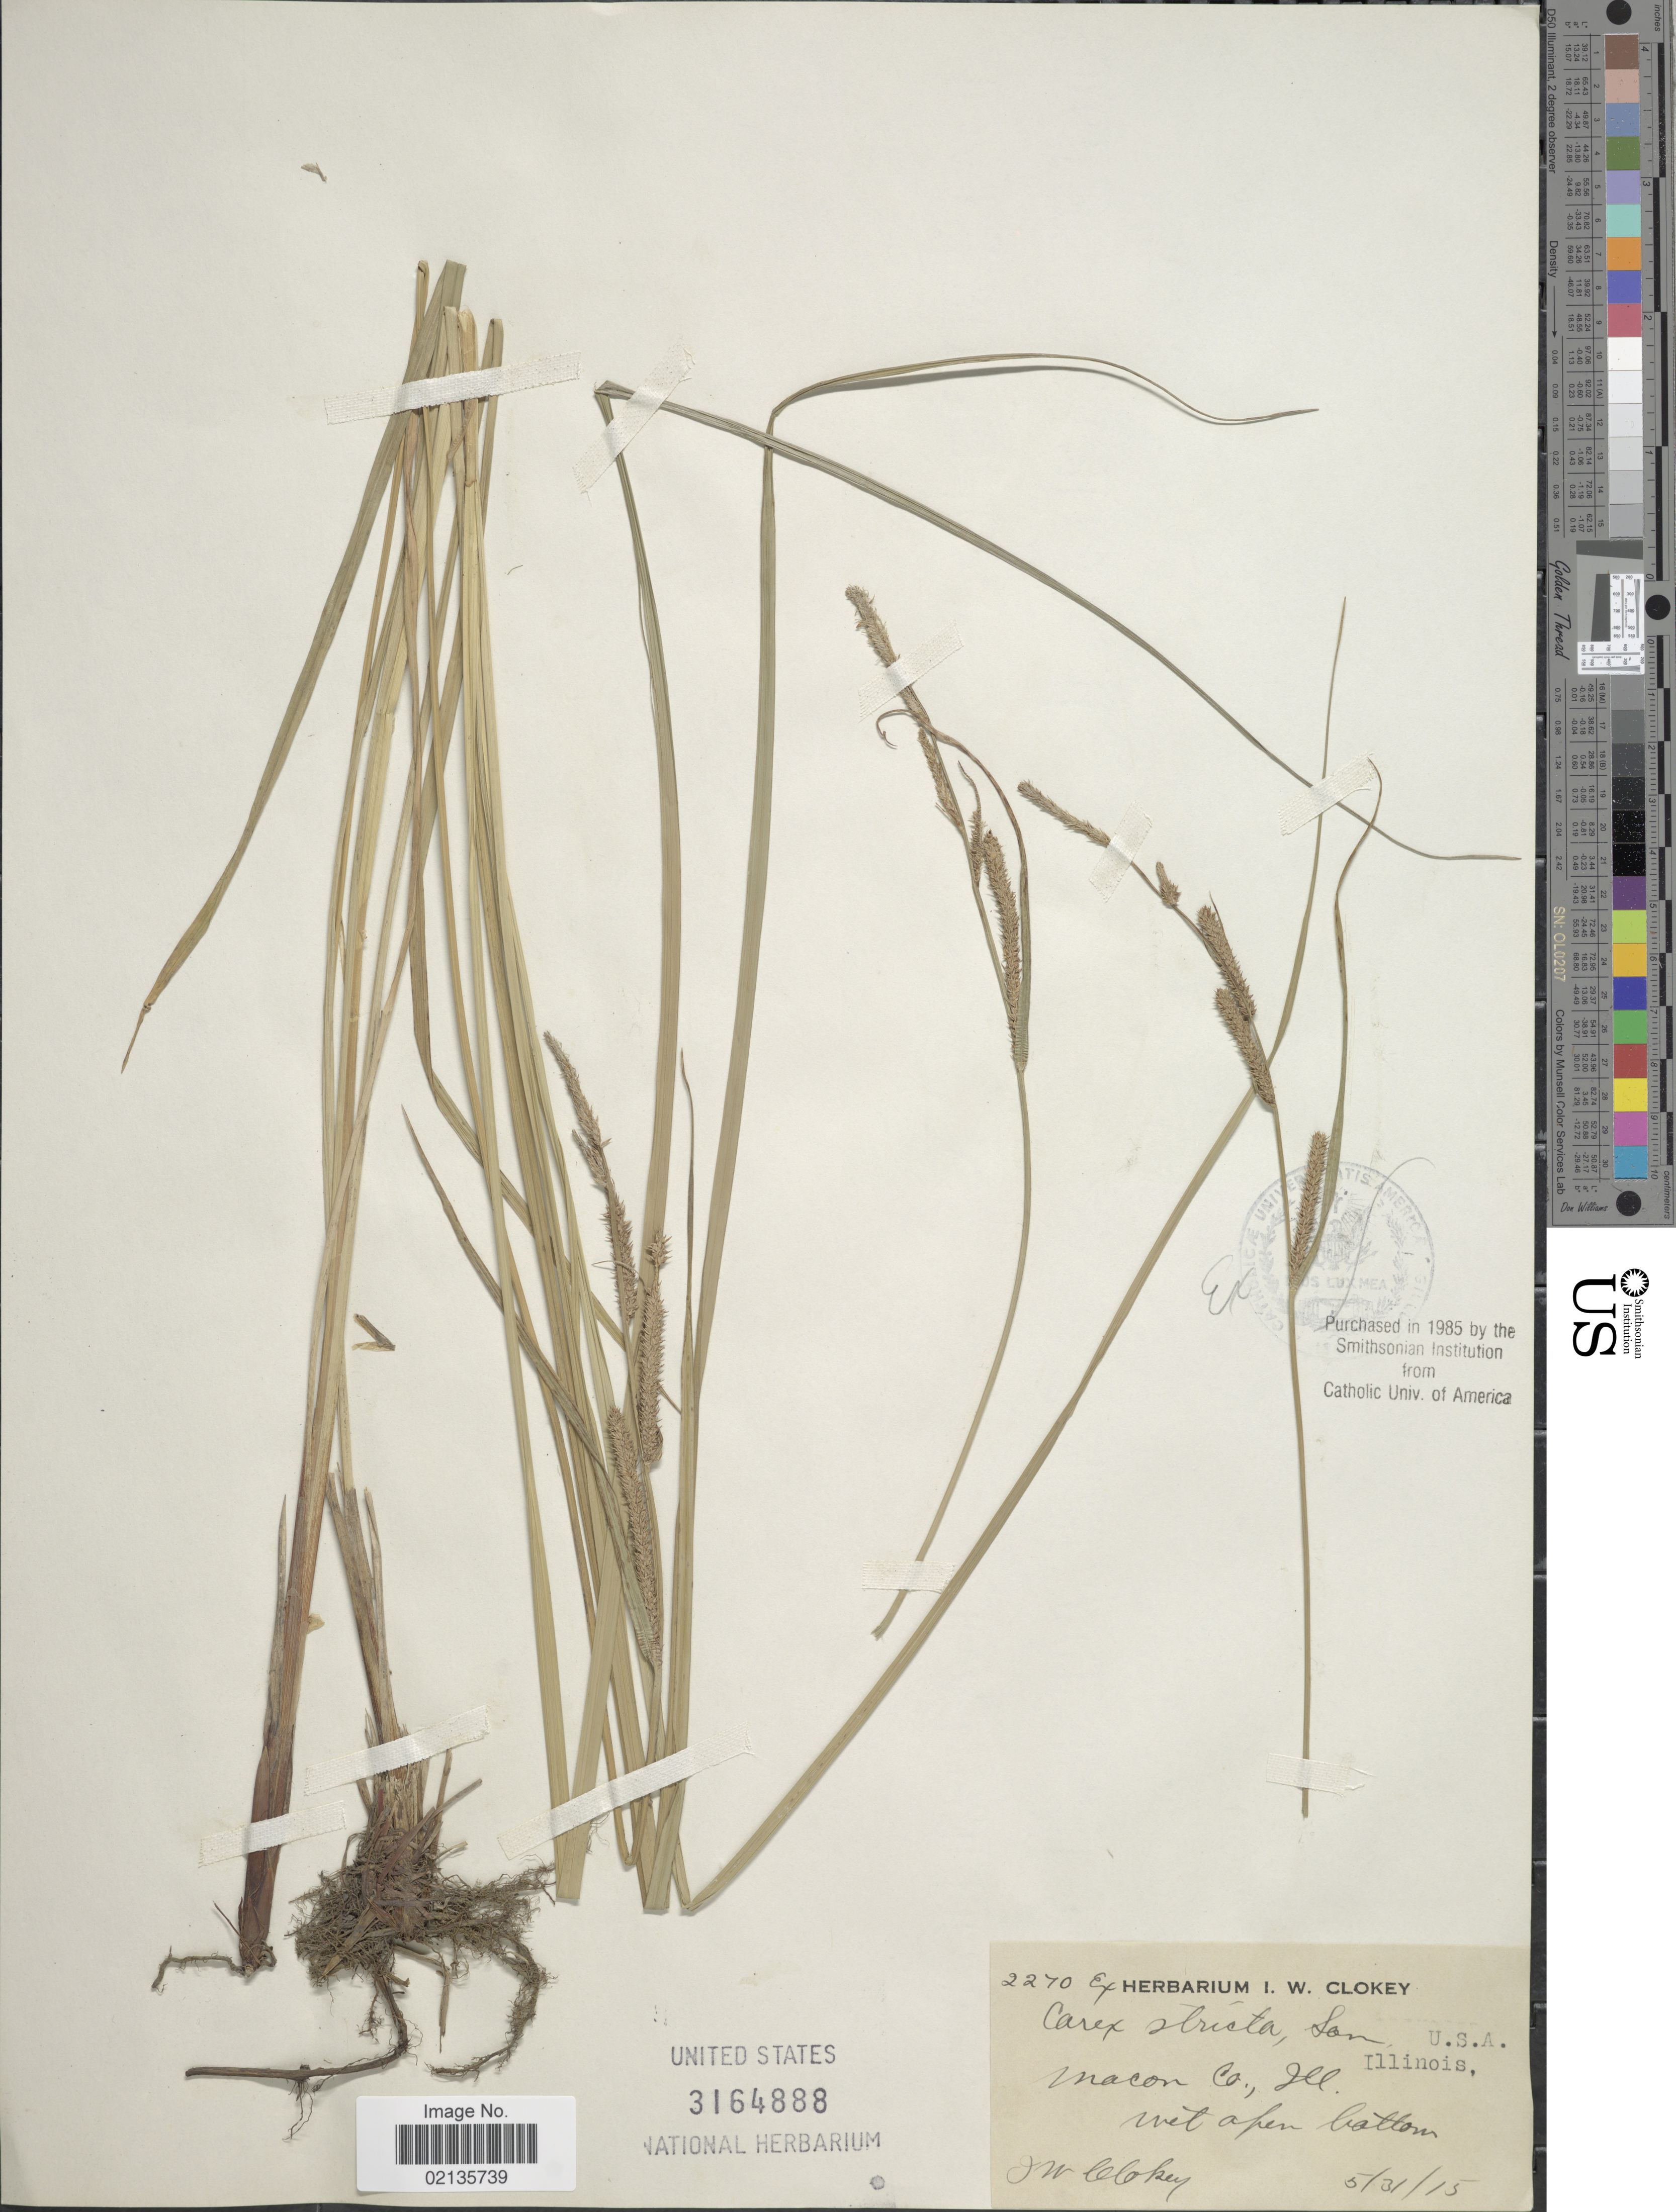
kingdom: Plantae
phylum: Tracheophyta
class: Liliopsida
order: Poales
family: Cyperaceae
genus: Carex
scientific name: Carex stricta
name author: Lam.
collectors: I. W. Clokey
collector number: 2270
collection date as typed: Transcribed d/m/y: 31/5/15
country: United States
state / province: Illinois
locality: Macon Co.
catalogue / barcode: US 3164888